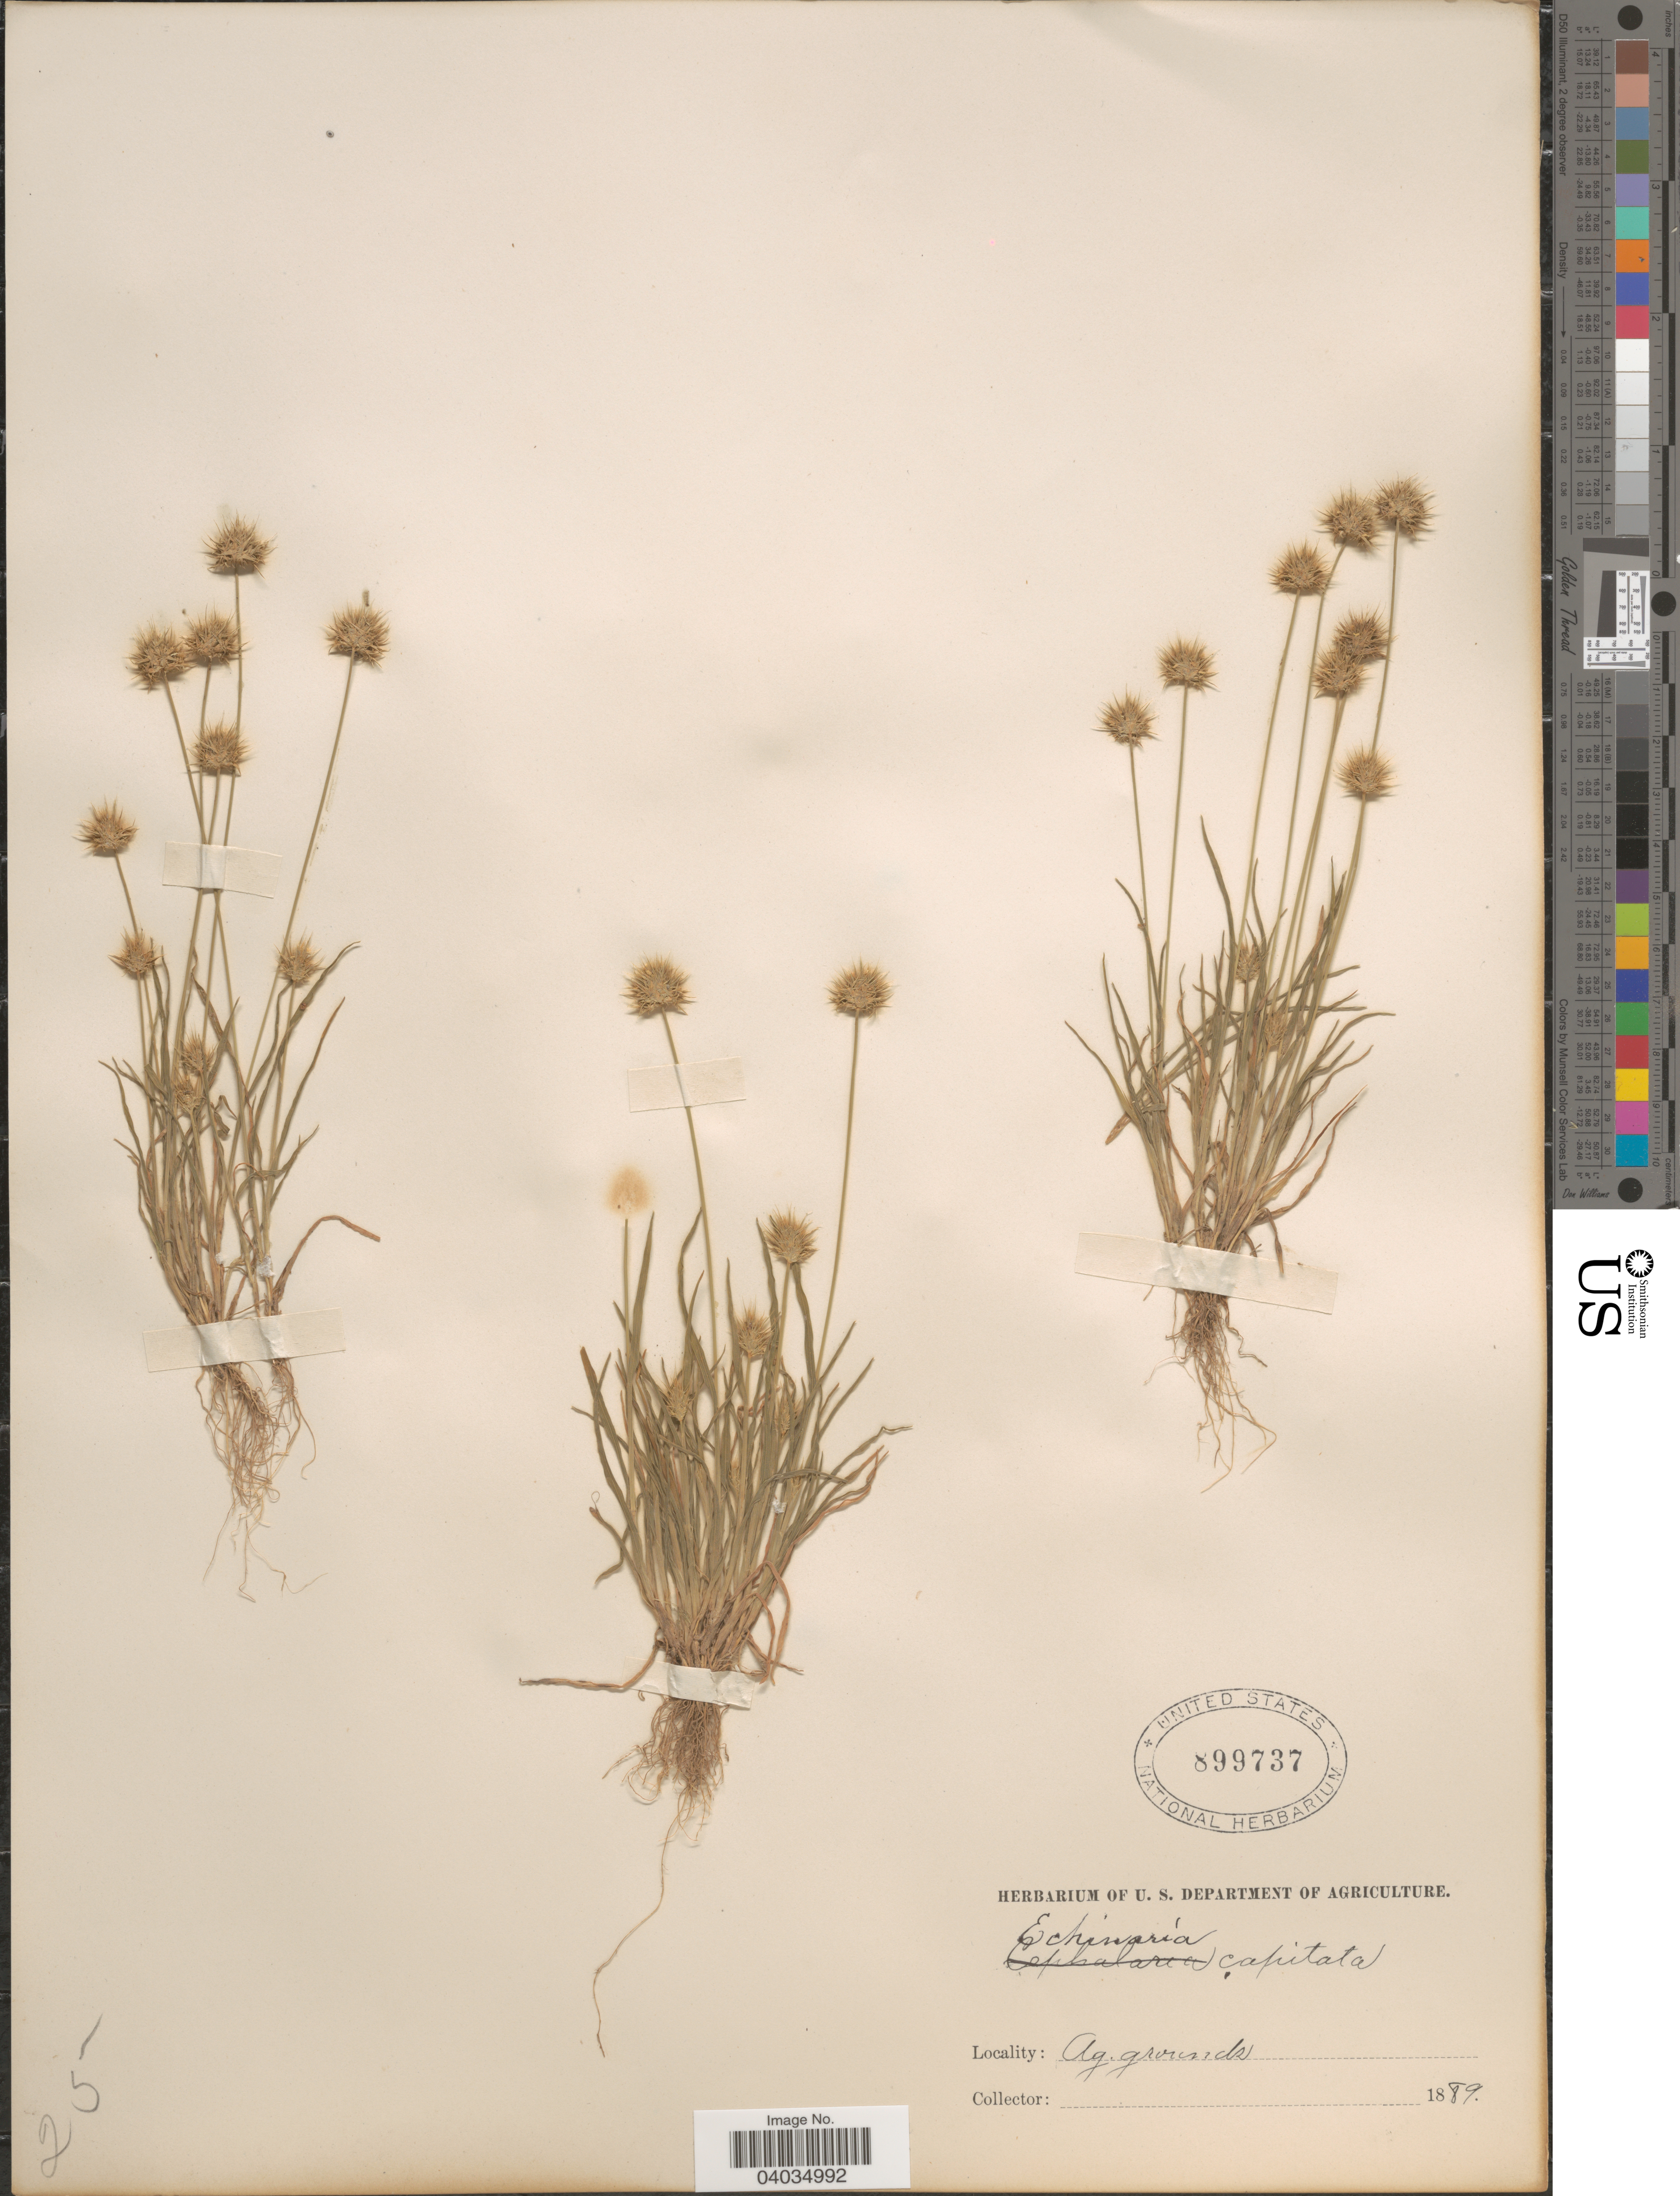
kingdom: Plantae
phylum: Tracheophyta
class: Liliopsida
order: Poales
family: Poaceae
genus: Echinaria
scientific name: Echinaria capitata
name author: (L.) Desf.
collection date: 1889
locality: Ag. grounds.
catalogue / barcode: US 899737